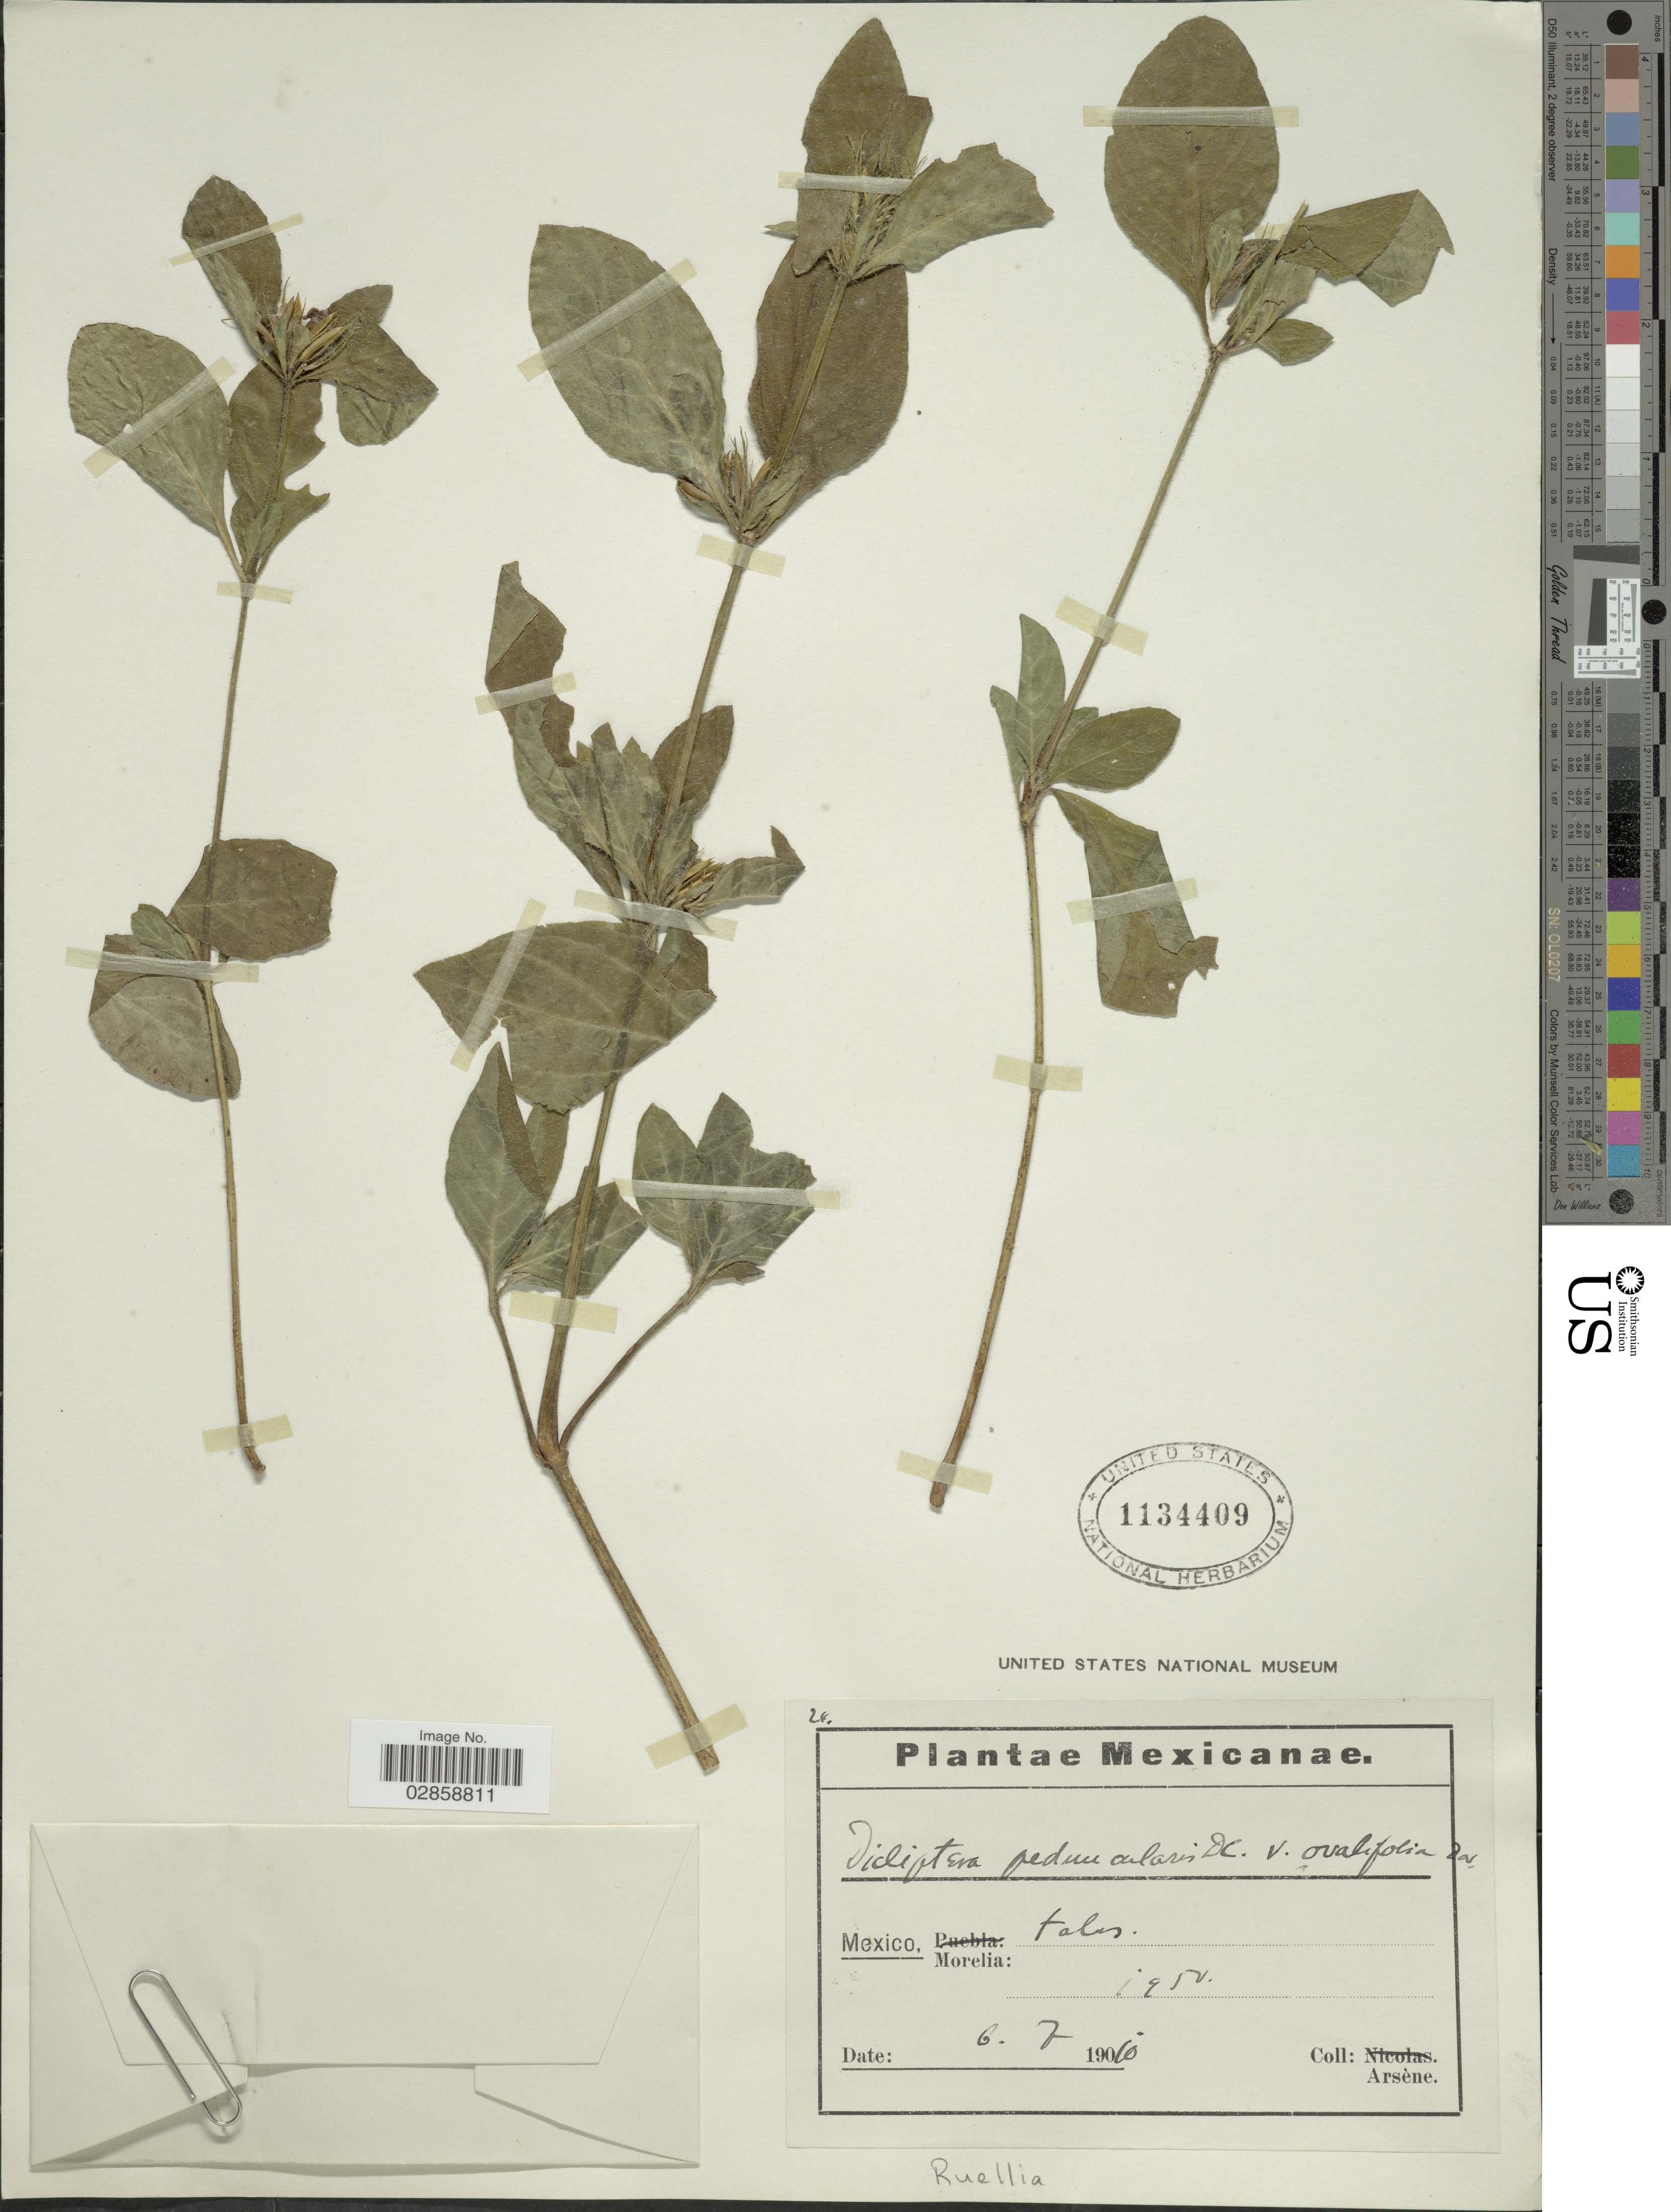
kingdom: Plantae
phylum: Tracheophyta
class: Magnoliopsida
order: Lamiales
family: Acanthaceae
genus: Ruellia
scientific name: Ruellia sp.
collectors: -- Arsène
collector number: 24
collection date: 1910-07-06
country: Mexico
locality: Morelia.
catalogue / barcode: US 1134409